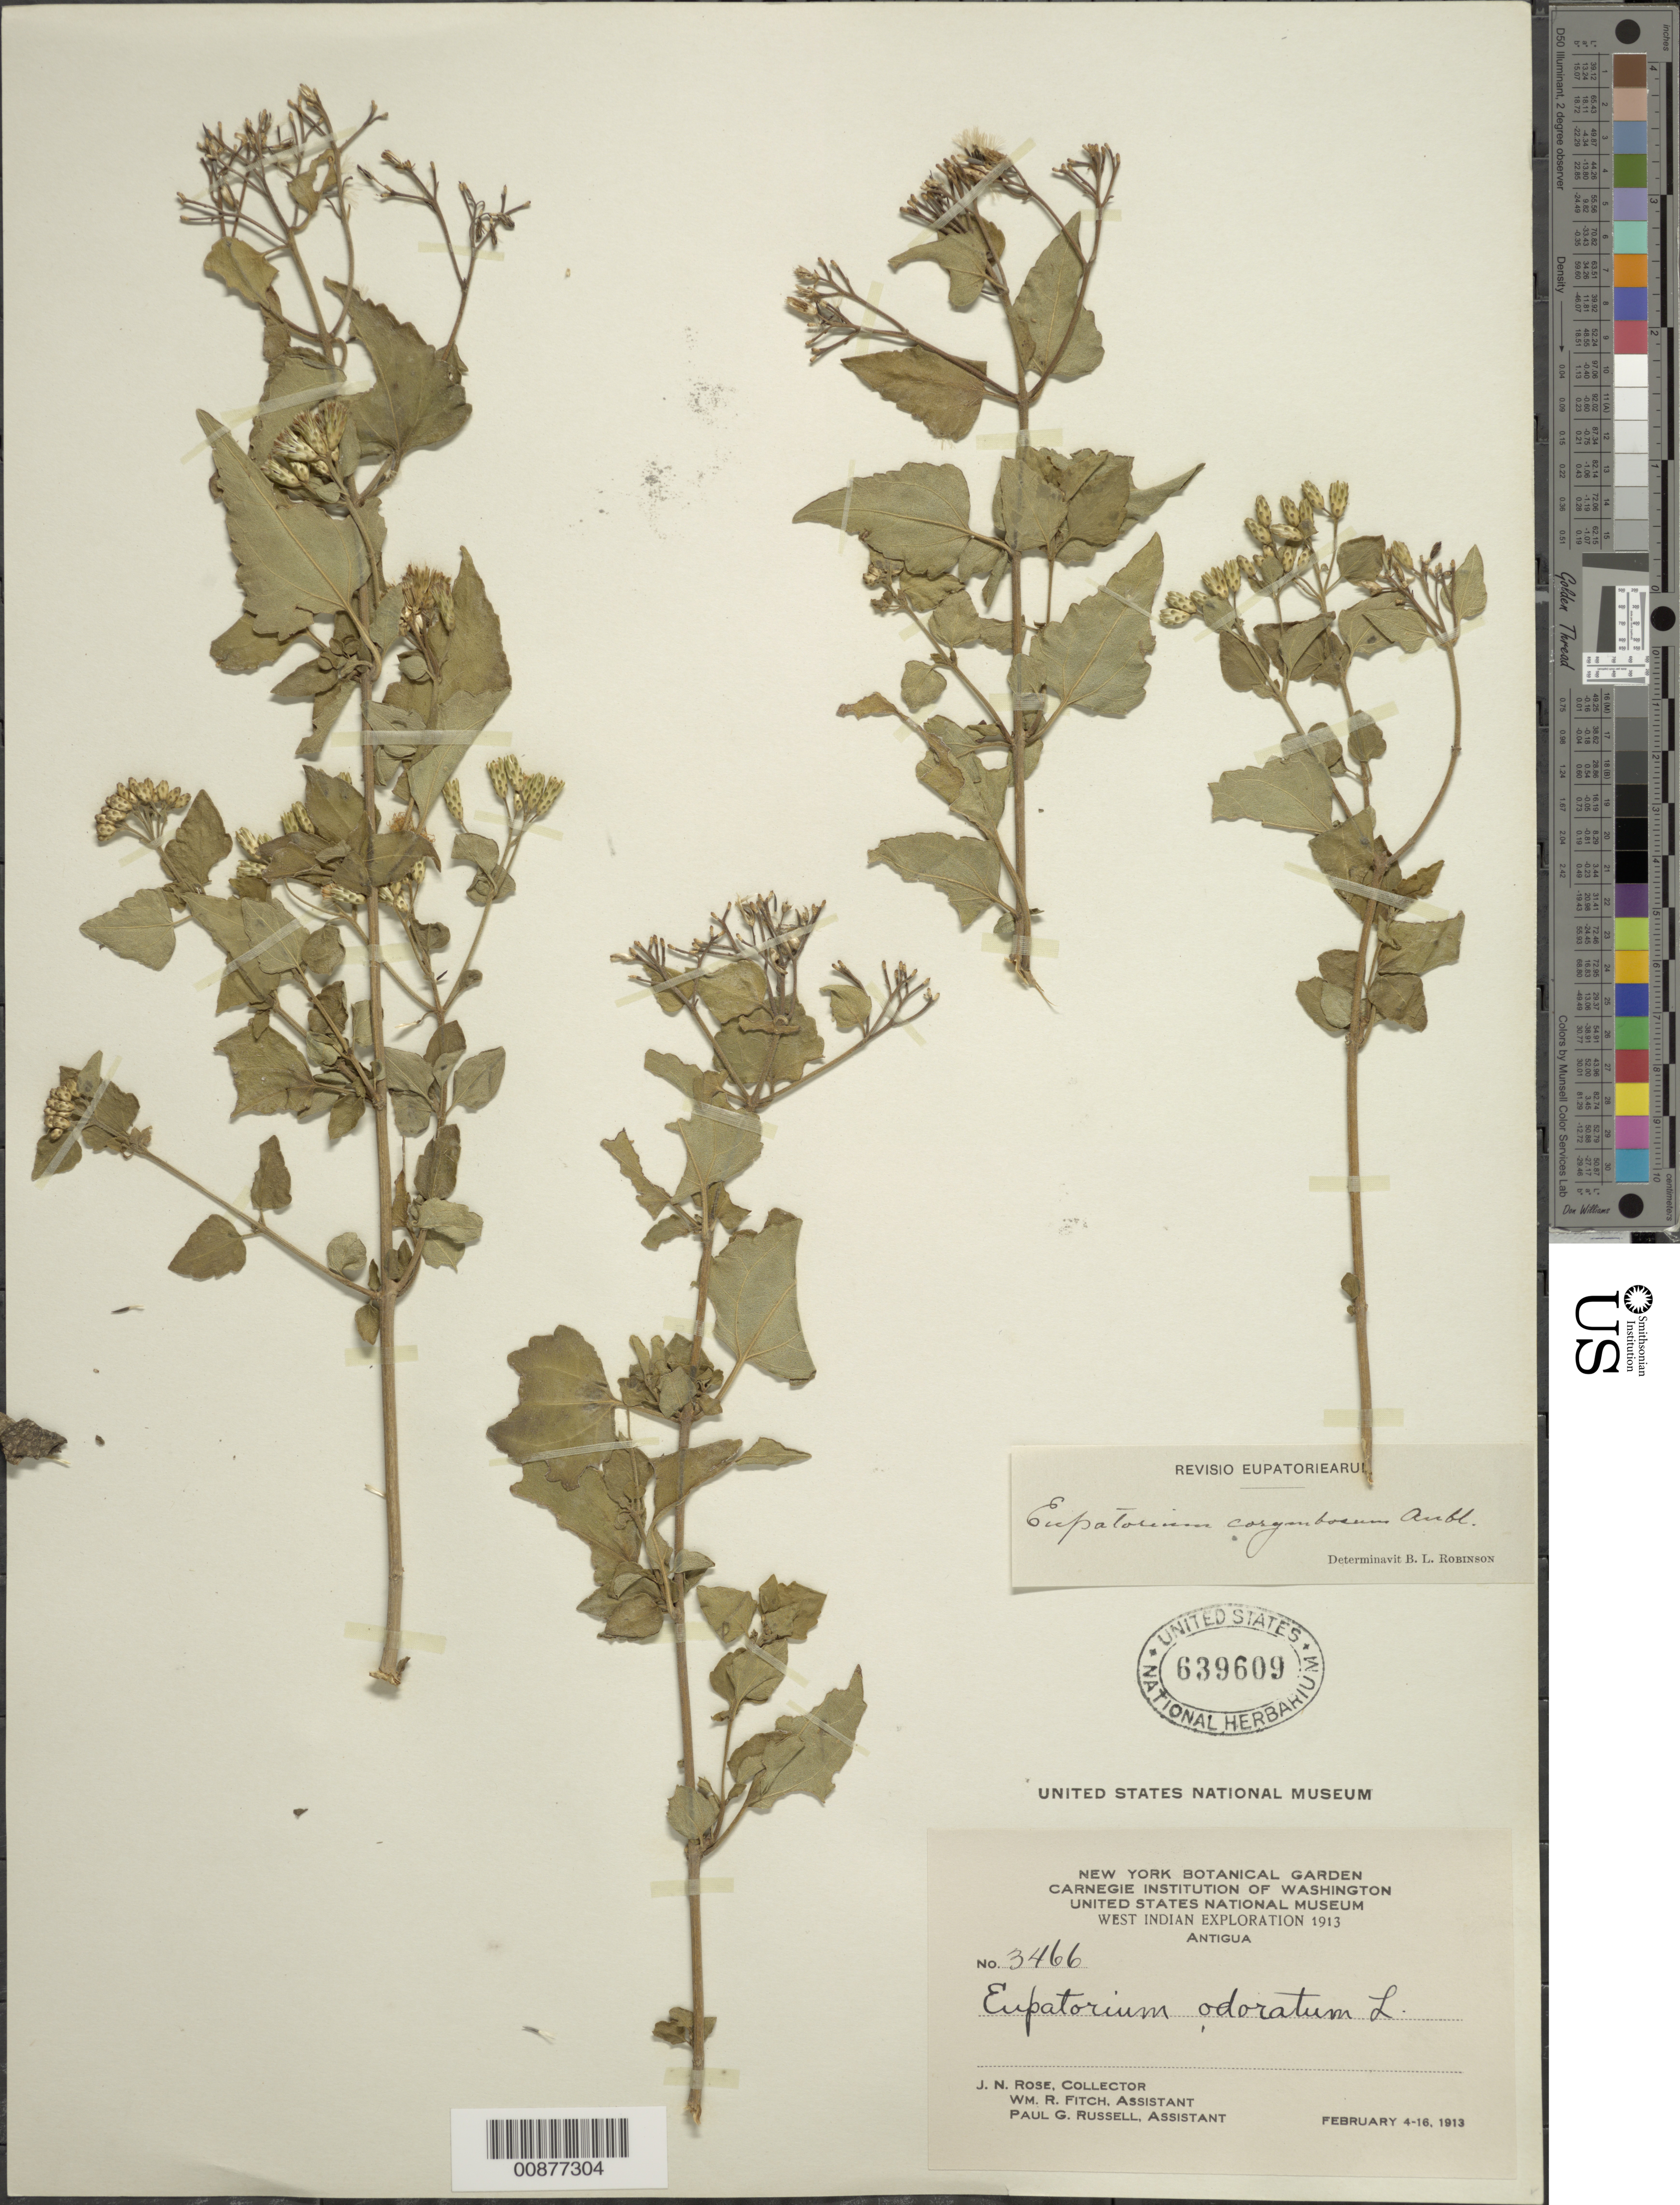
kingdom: Plantae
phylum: Tracheophyta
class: Magnoliopsida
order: Asterales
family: Asteraceae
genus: Chromolaena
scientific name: Chromolaena corymbosa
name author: (Aubl.) R.M. King & H. Rob.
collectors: J. N. Rose, W. R. Fitch & P. G. Russell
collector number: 3466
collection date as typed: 04 Feb 1913 to 16 Feb 1913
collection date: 1913-02-04/1913-02-16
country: Antigua and Barbuda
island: Leeward Is.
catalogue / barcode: US 639609